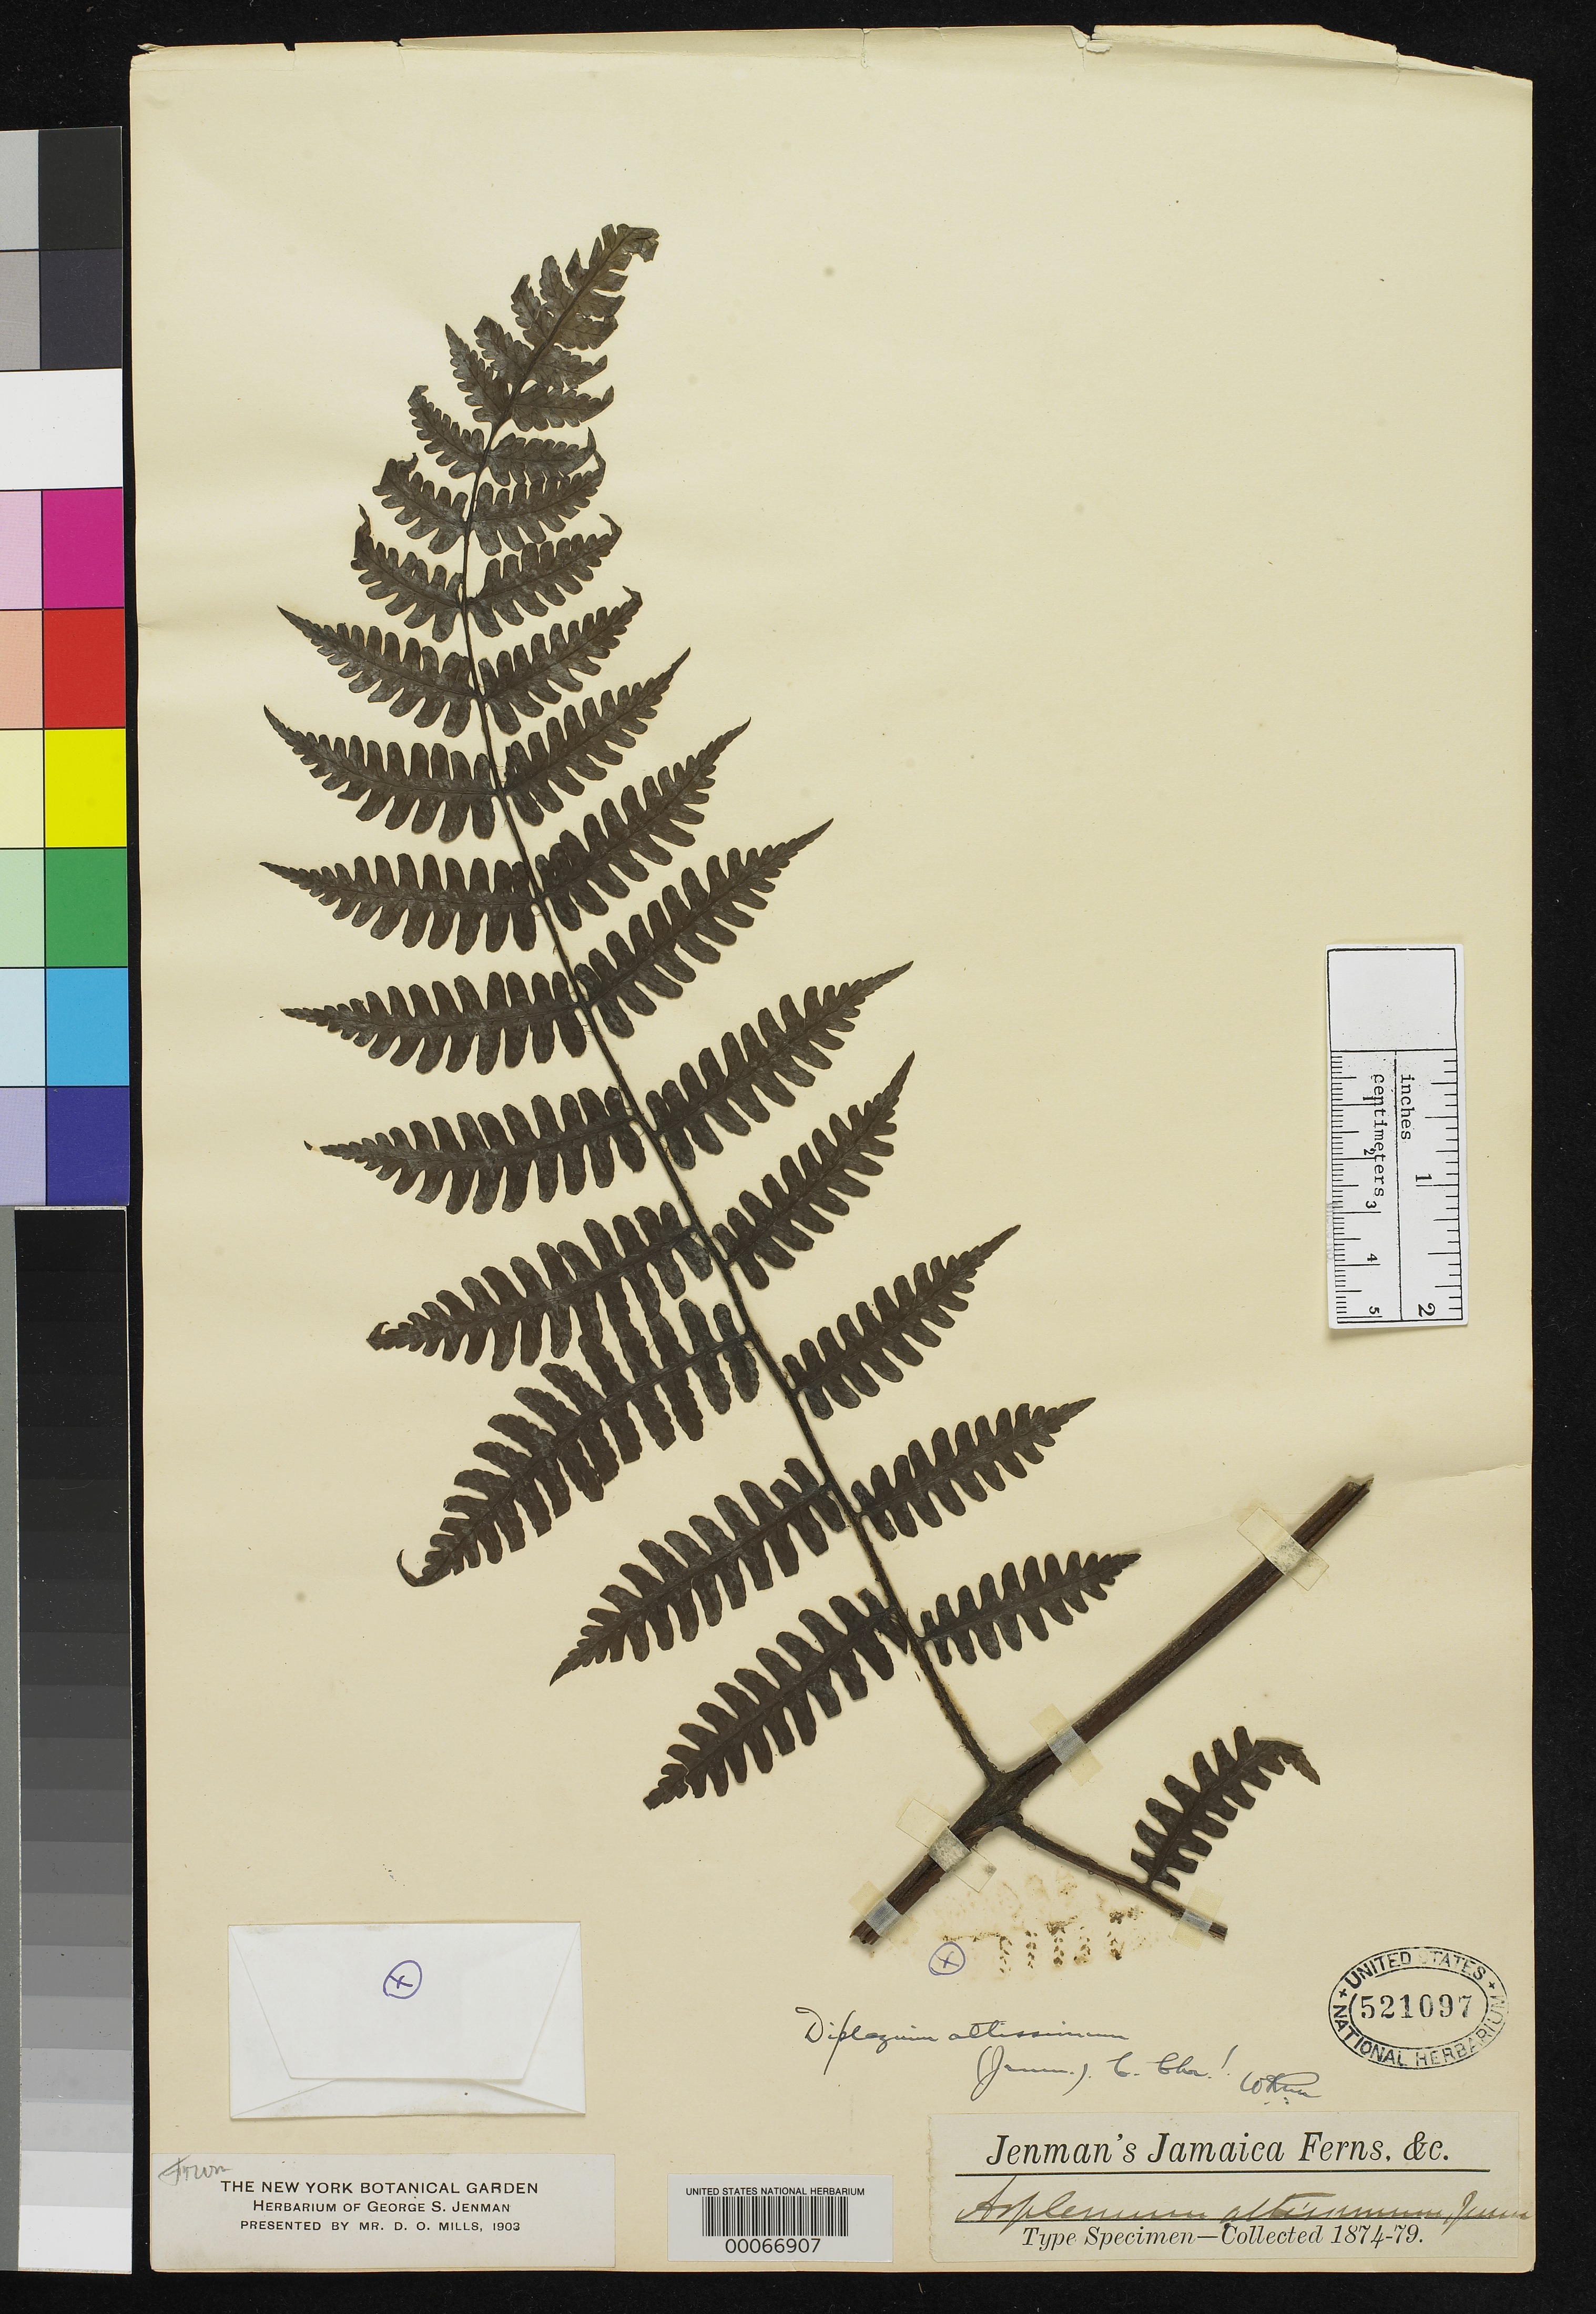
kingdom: Plantae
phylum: Tracheophyta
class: Polypodiopsida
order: Polypodiales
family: Aspleniaceae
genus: Asplenium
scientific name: Asplenium altissimum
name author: Jenman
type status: Type Collection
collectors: G. S. Jenman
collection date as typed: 1874 to -- --- 1879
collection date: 1874/1879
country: Jamaica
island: Greater Antilles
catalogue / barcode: US 521097